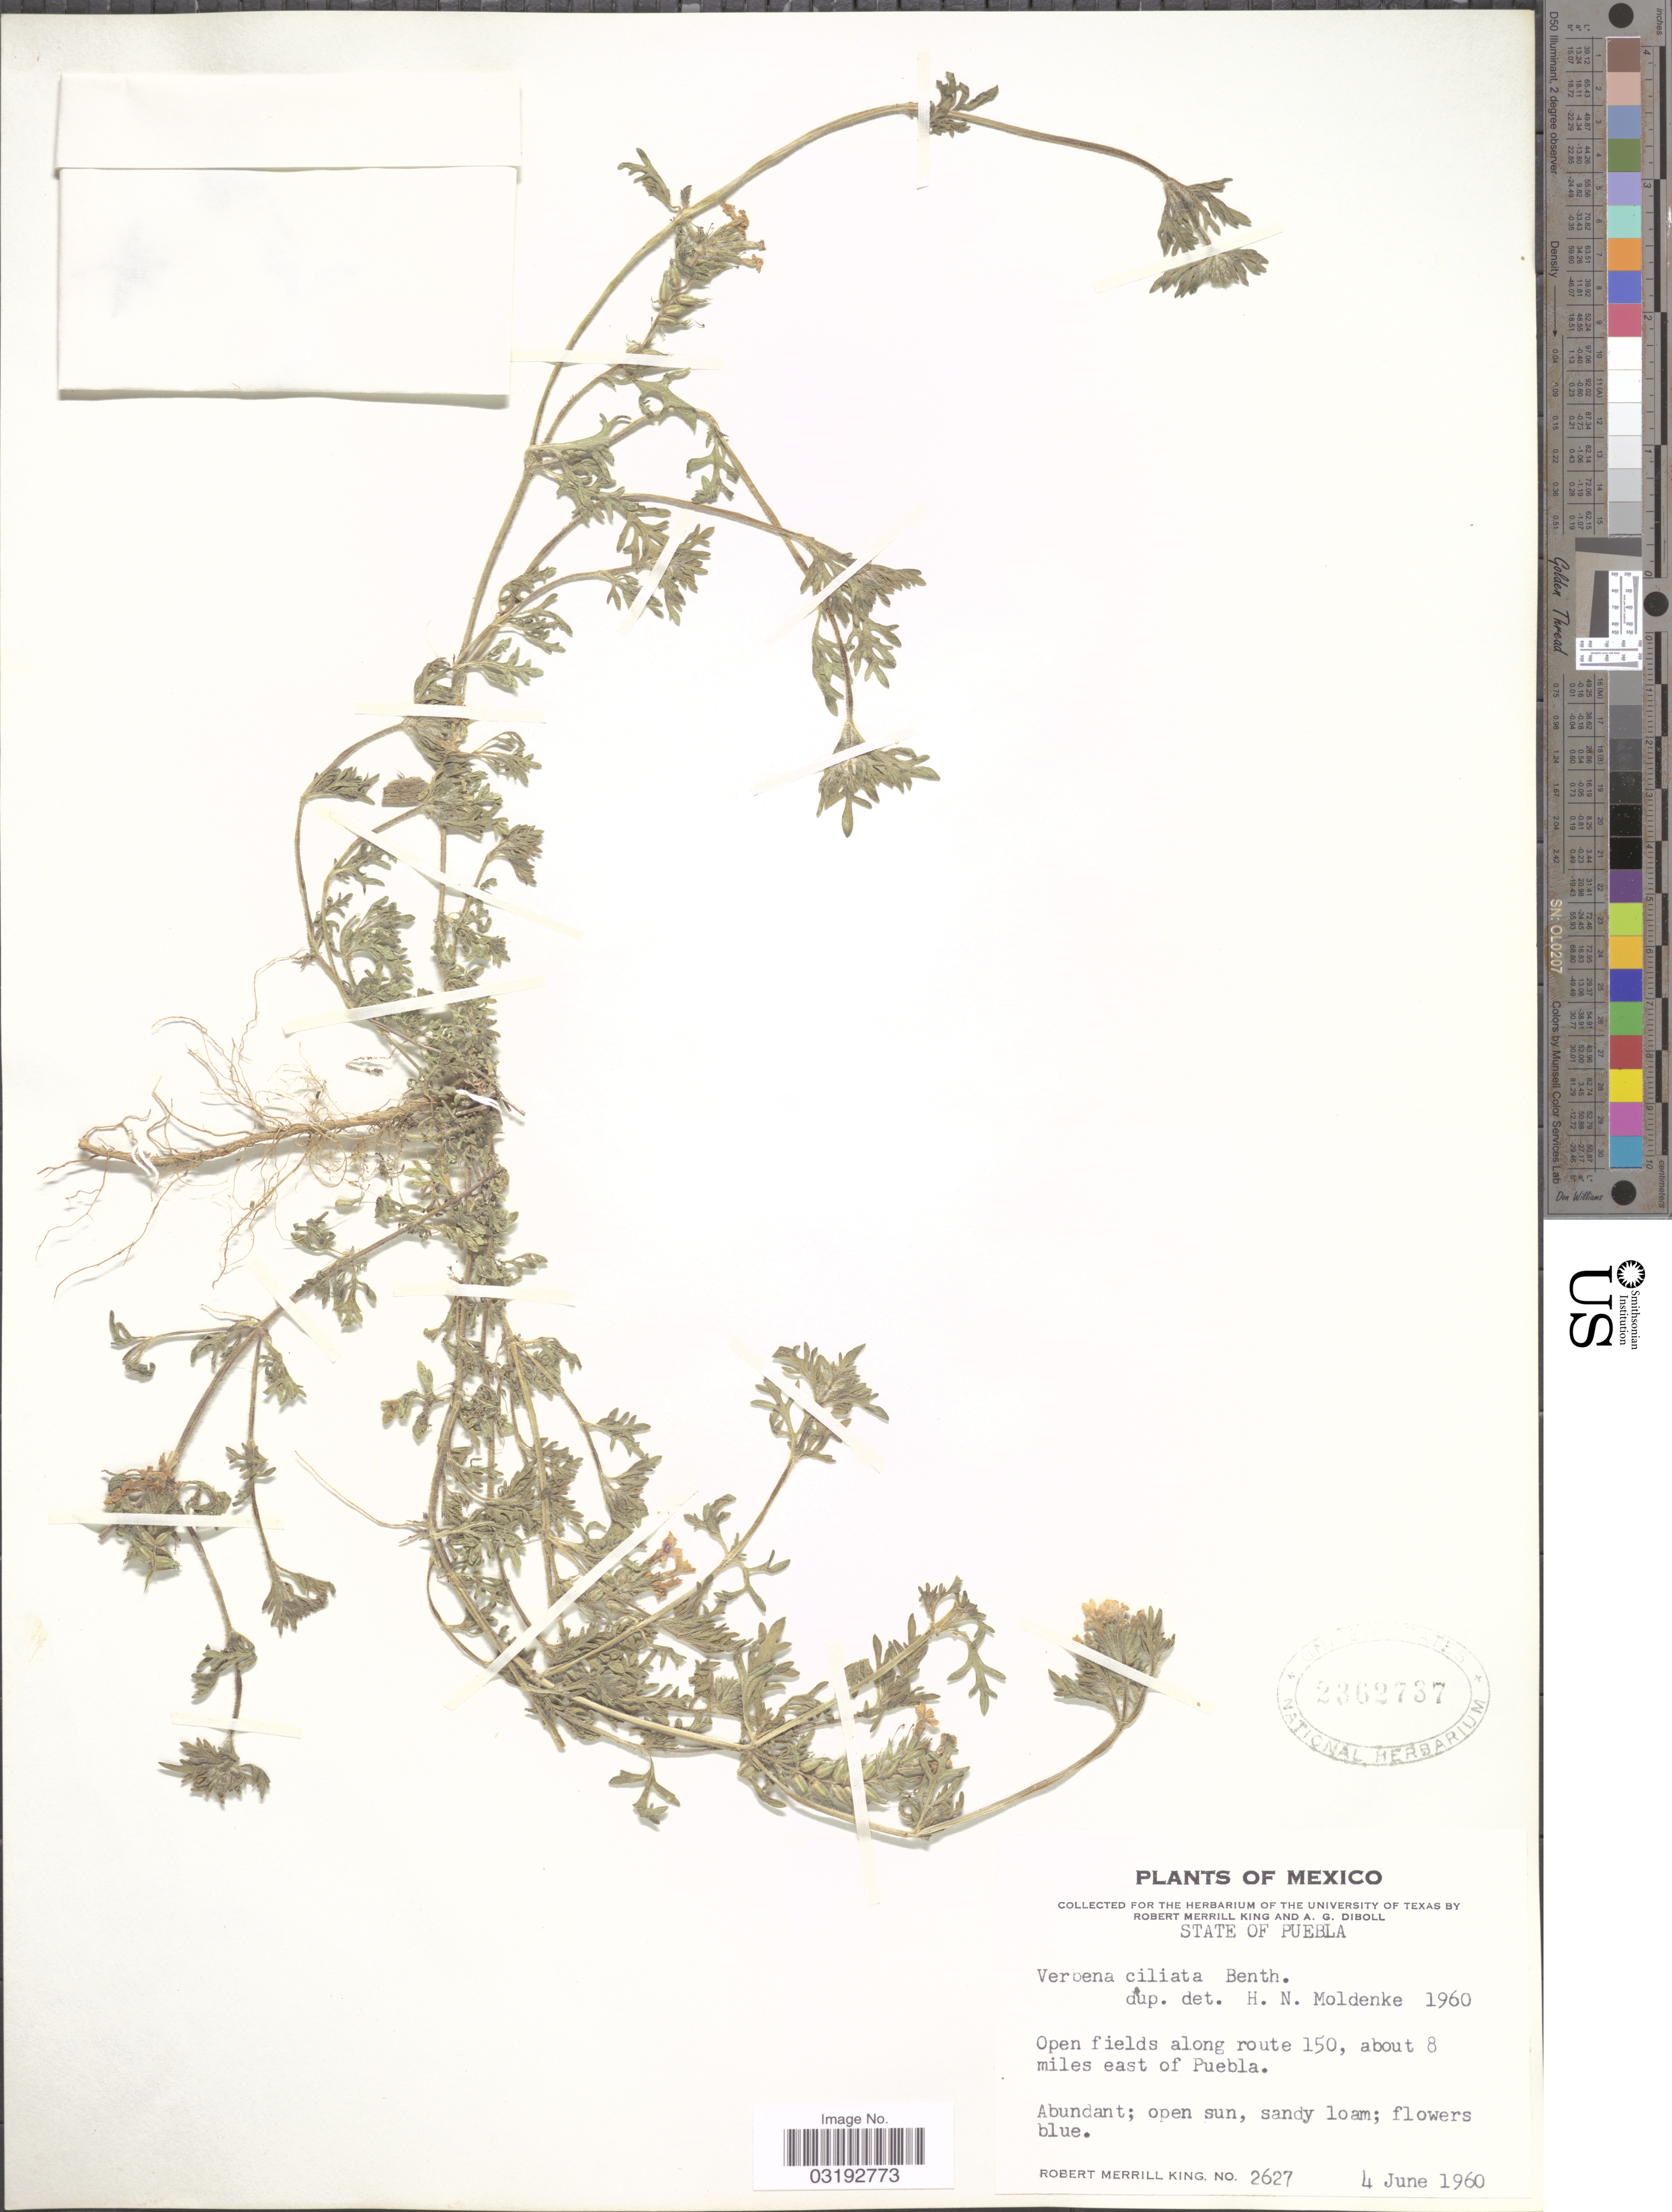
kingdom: Plantae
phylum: Tracheophyta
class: Magnoliopsida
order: Lamiales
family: Verbenaceae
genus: Verbena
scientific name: Verbena ciliata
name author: Benth.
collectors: R. M. King & A. Diboll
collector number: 2627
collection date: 1960-06-04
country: Mexico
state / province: Puebla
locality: Along route 150, about 8 miles east of Puebla.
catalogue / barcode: US 2362737